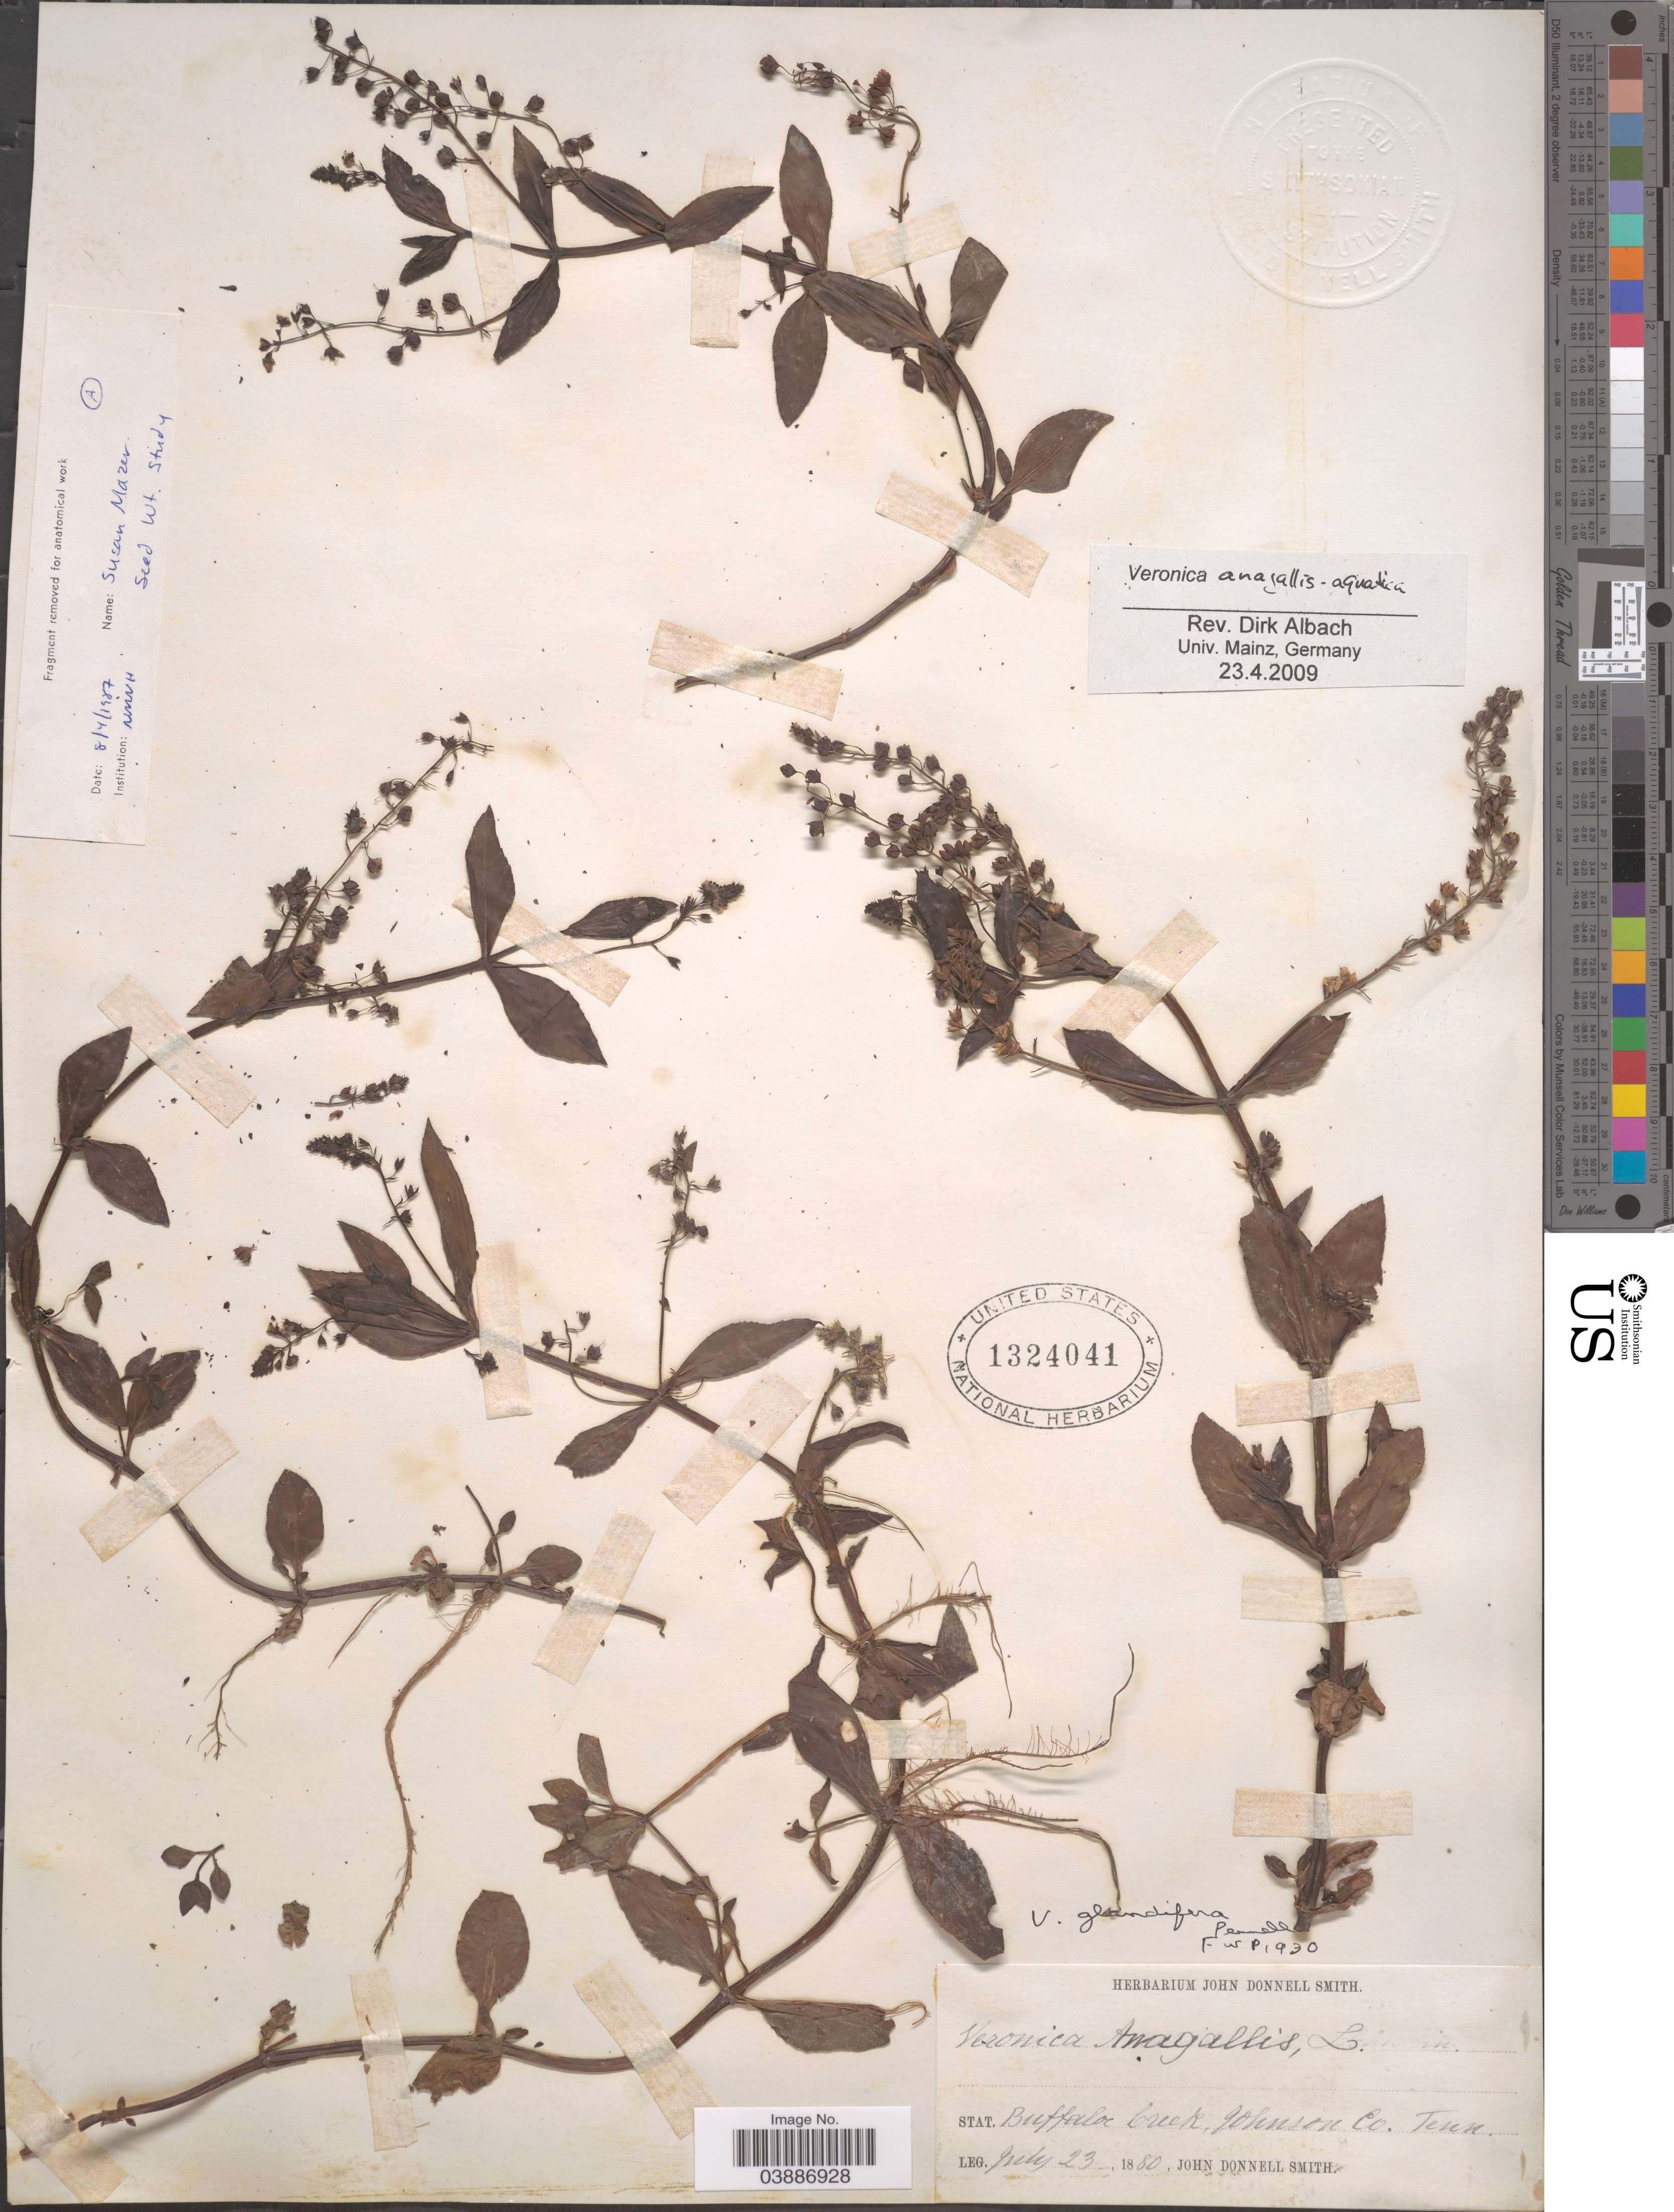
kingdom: Plantae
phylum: Tracheophyta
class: Magnoliopsida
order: Lamiales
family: Plantaginaceae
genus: Veronica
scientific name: Veronica anagallis-aquatica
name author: L.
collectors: J. Donnell Smith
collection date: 1880-07-23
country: United States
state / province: Tennessee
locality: Stat. Buffalo Creek, Johnson Co.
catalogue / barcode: US 1324041